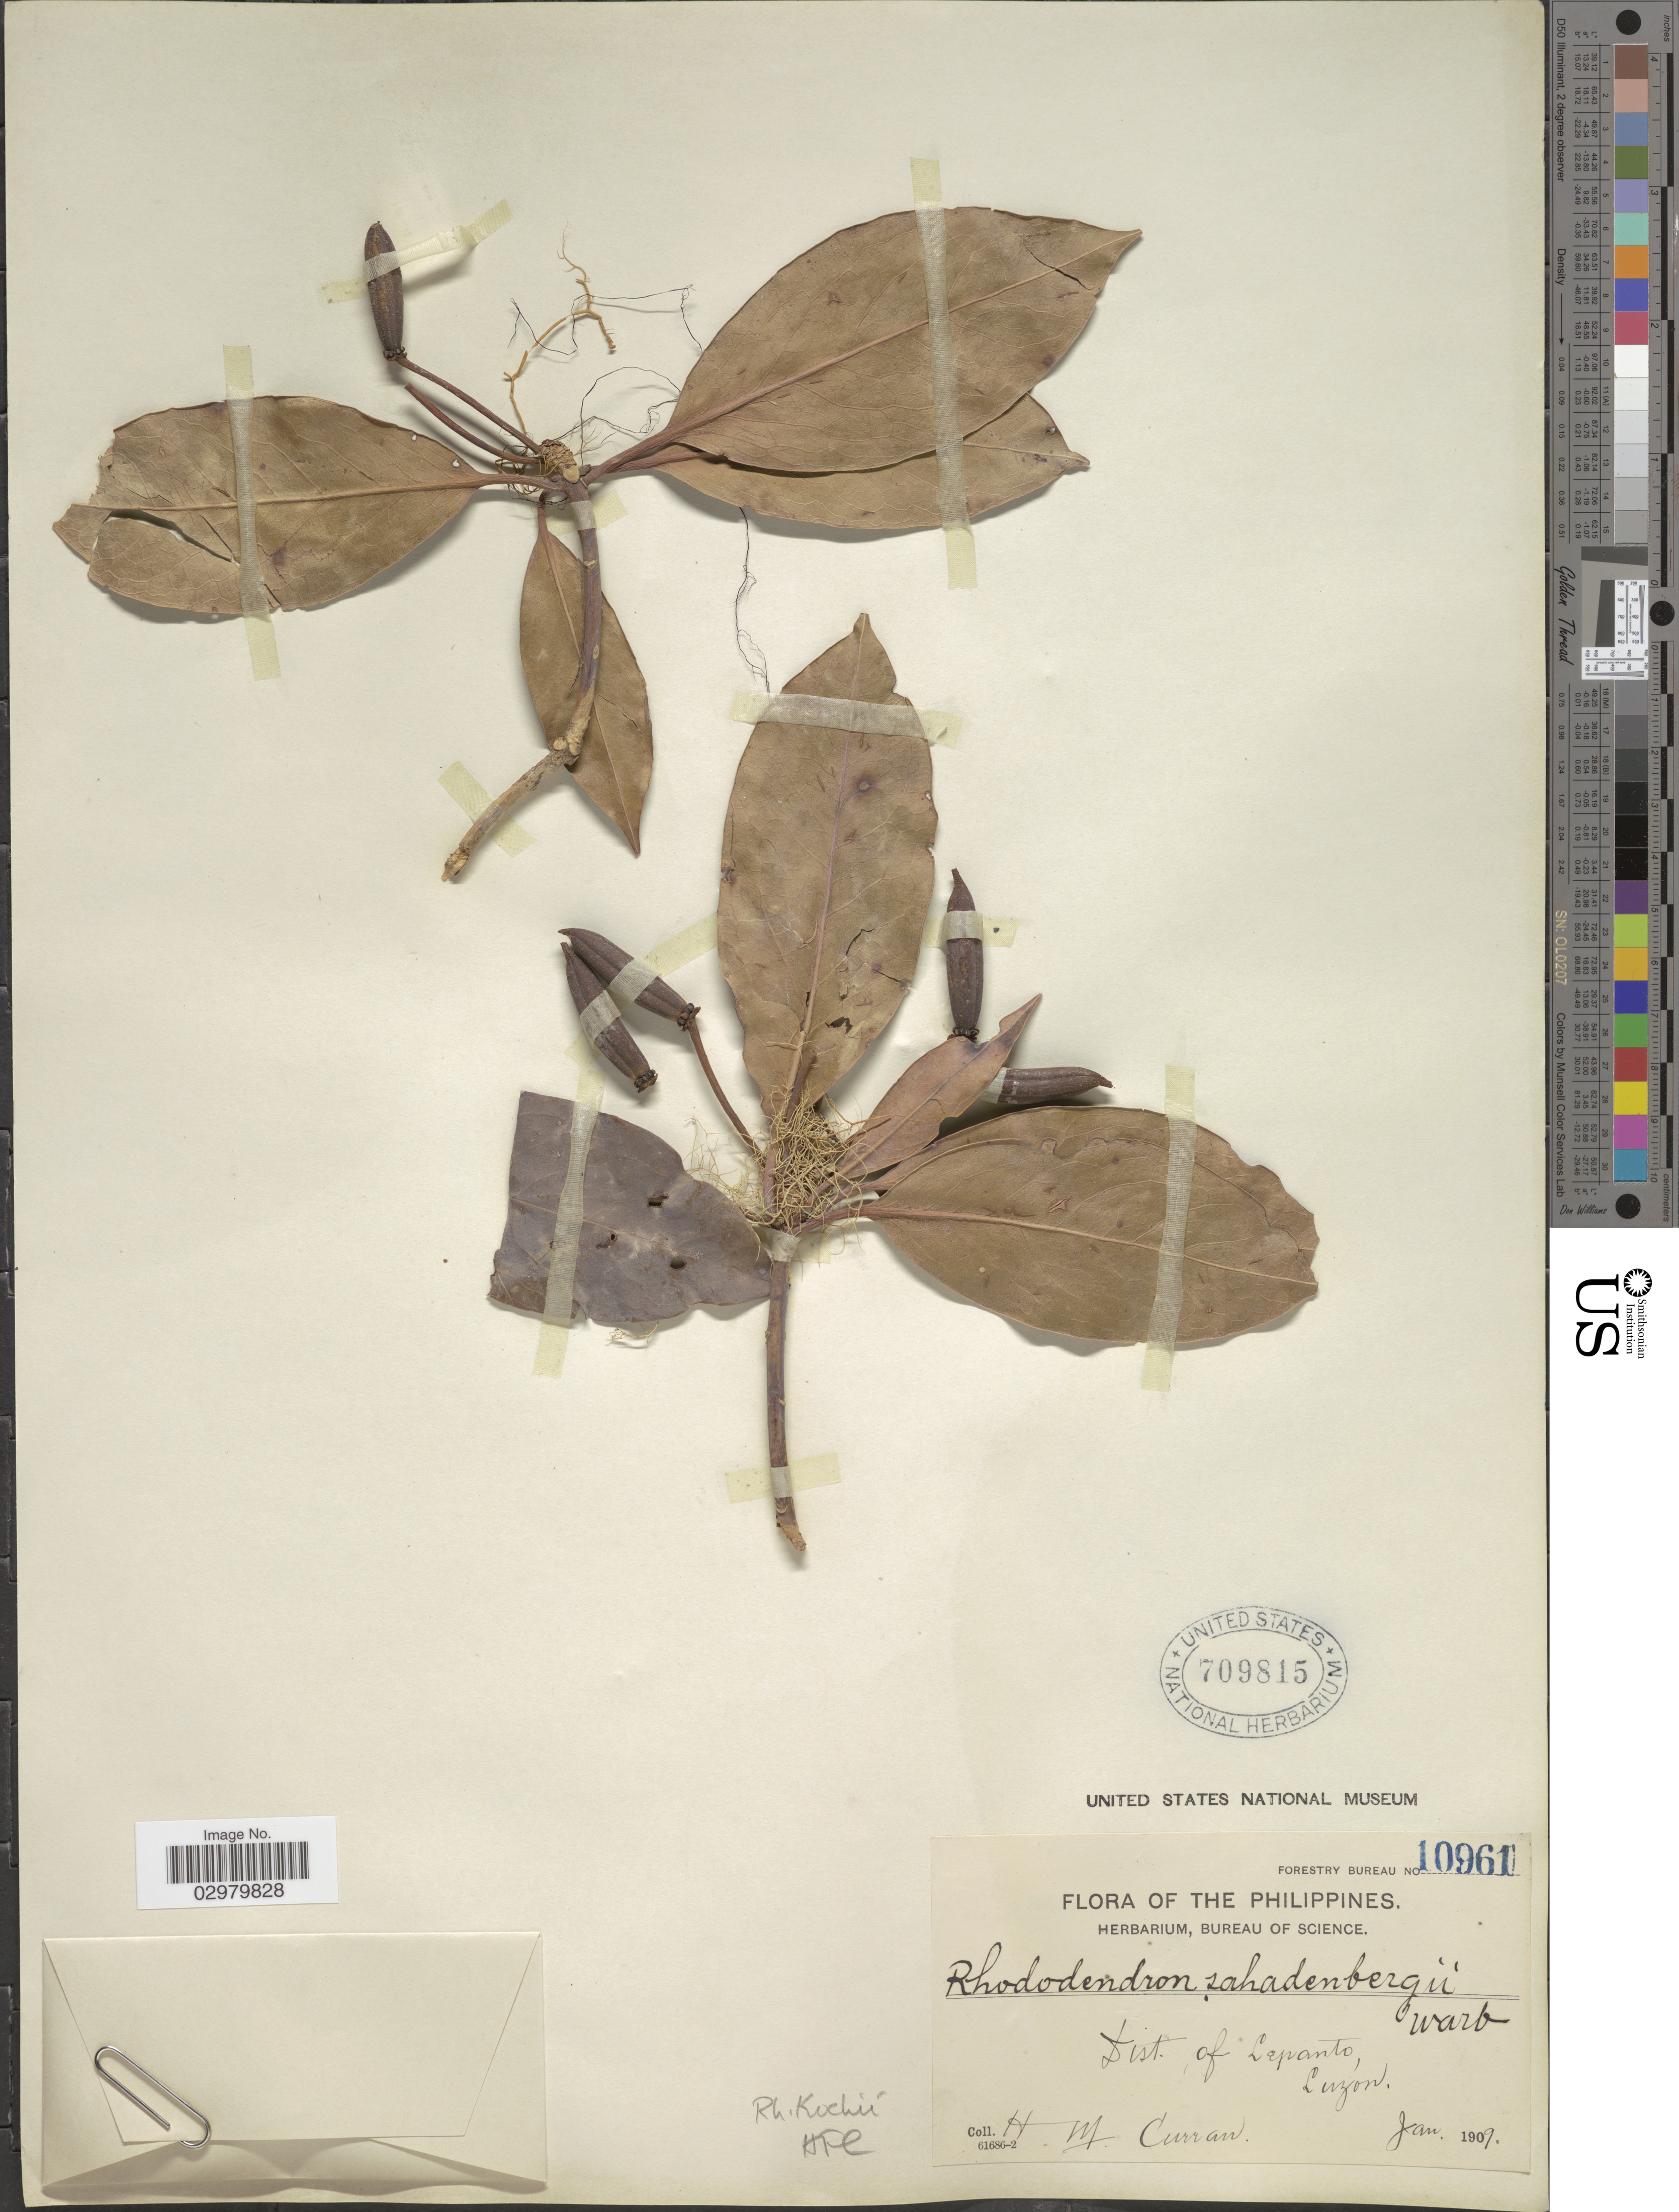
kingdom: Plantae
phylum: Tracheophyta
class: Magnoliopsida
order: Ericales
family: Ericaceae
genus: Rhododendron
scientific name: Rhododendron kochii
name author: Stein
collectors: H. M. Curran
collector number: Forestry Bureau 10961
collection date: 1909-01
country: Philippines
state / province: Cordillera (Administrative Region)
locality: Dist. of Lepanto, Luzon.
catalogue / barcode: US 709815